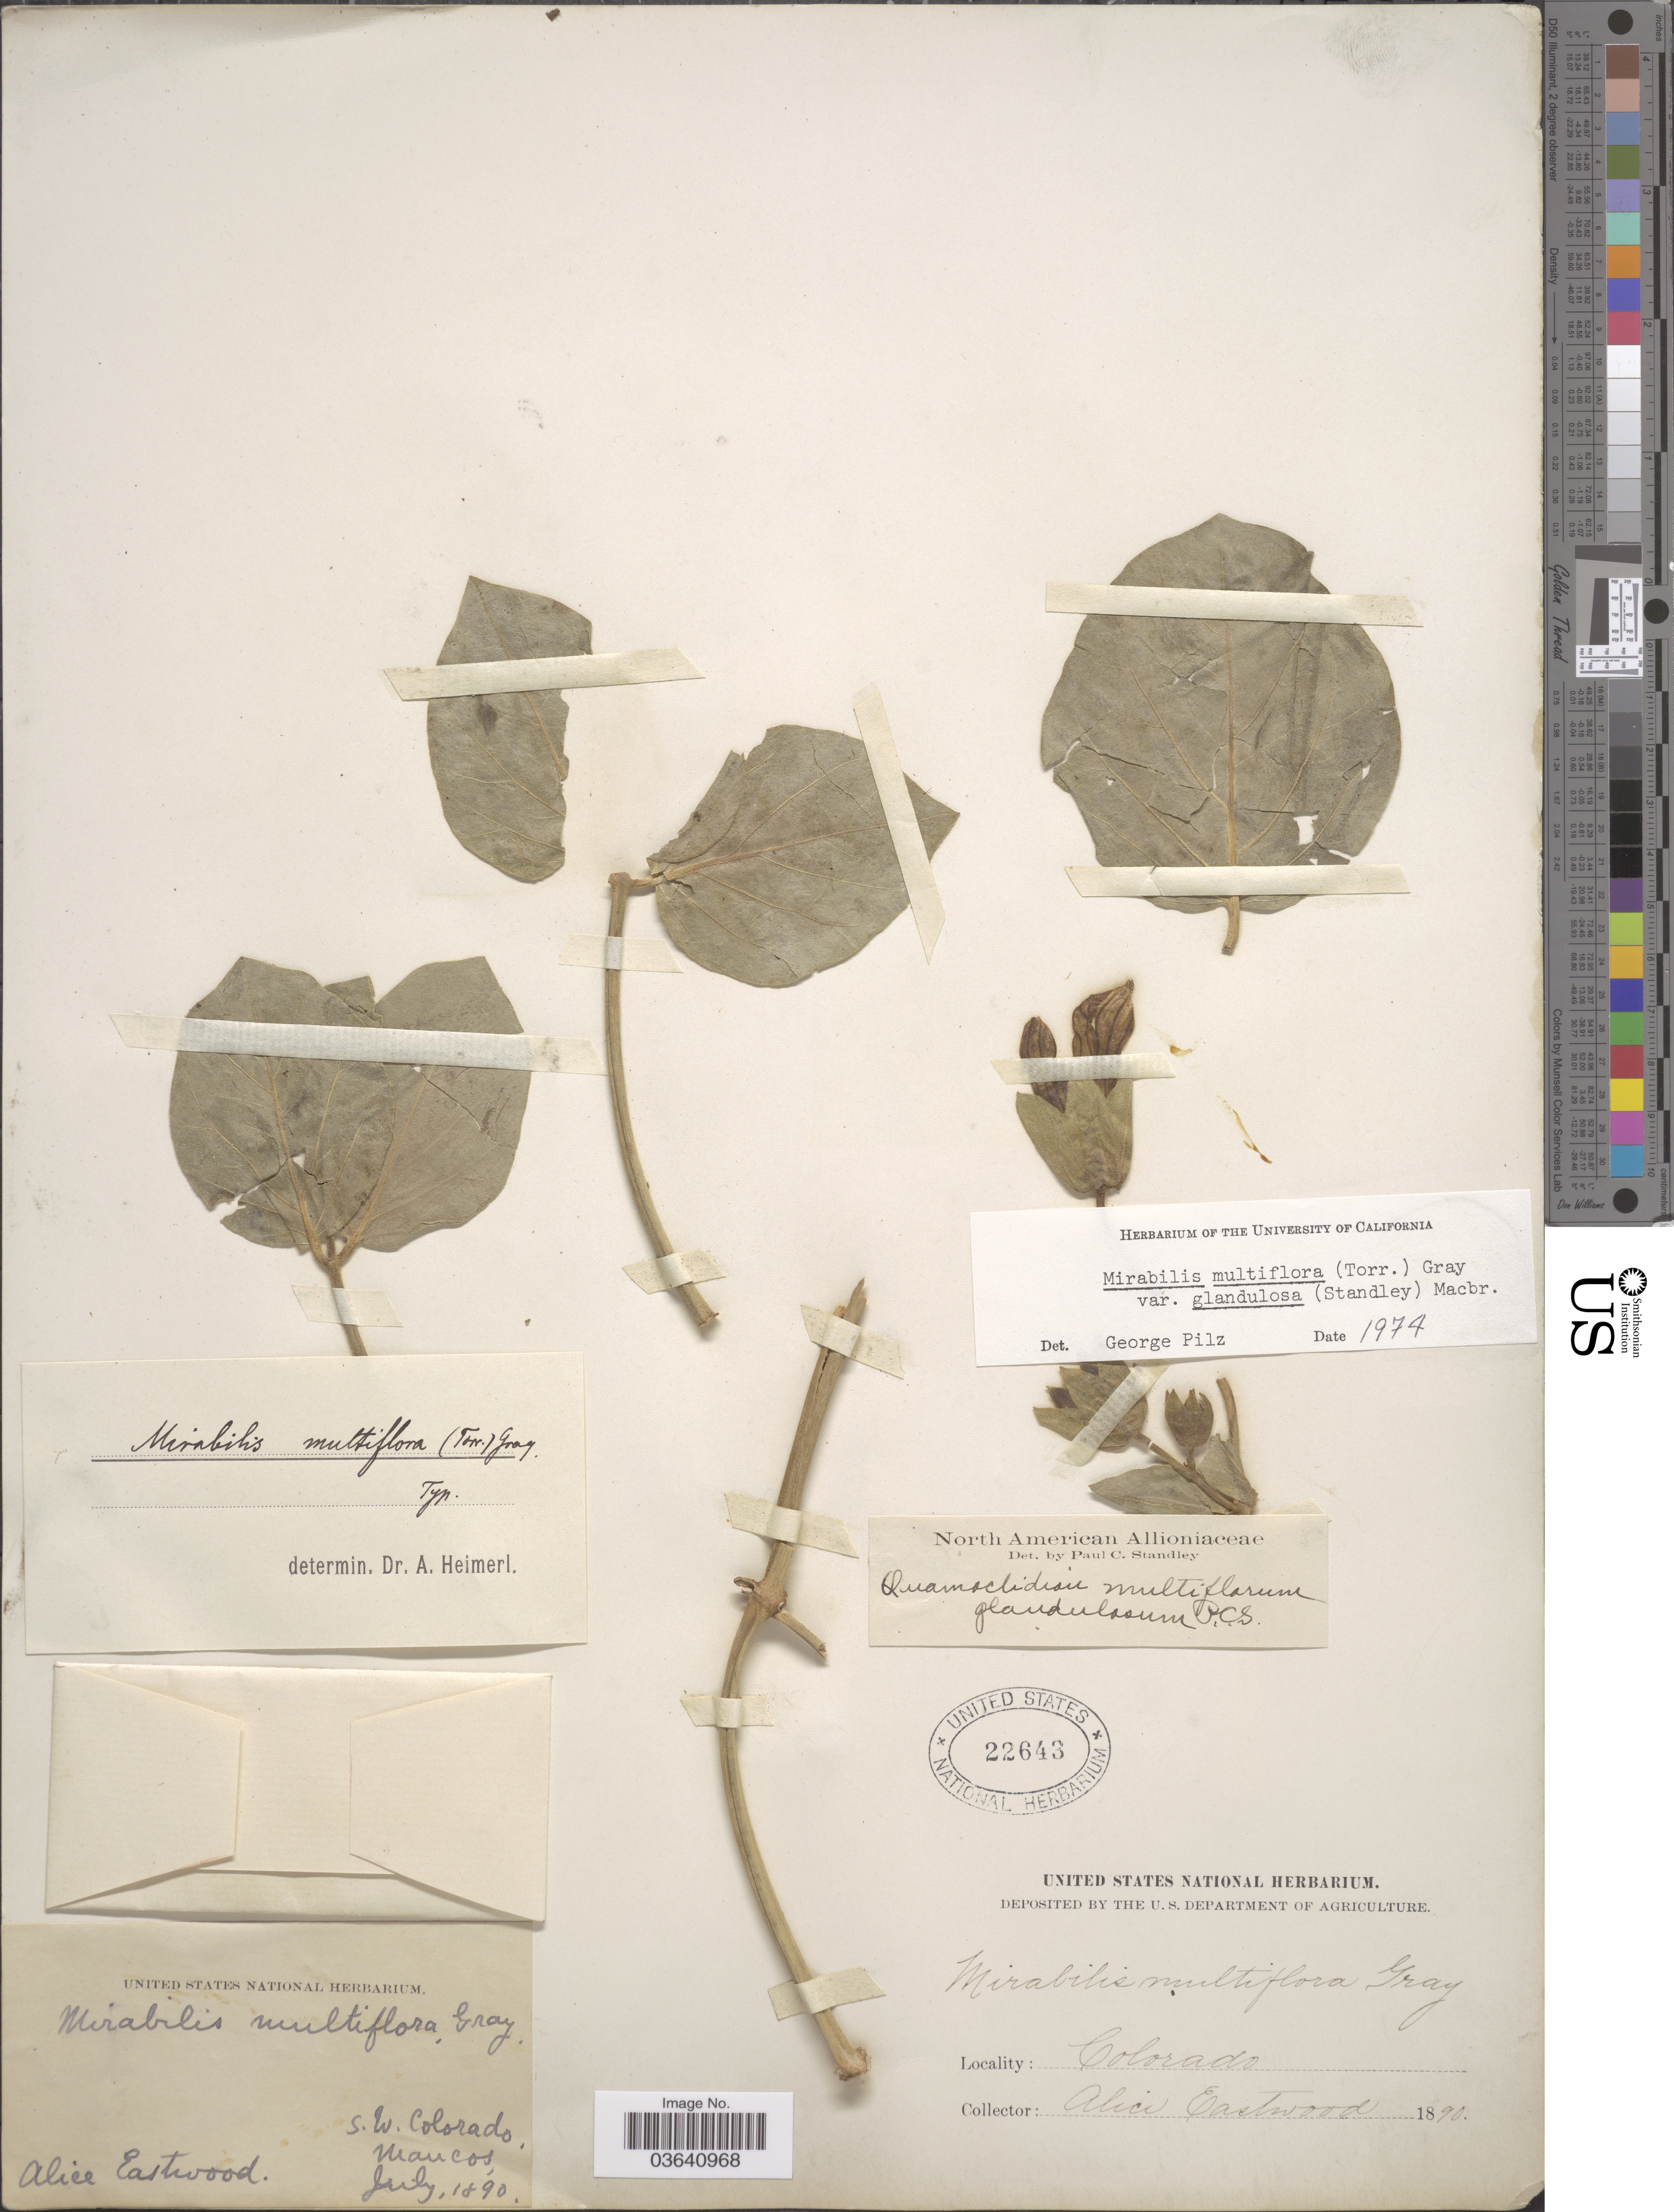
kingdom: Plantae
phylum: Tracheophyta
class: Magnoliopsida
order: Caryophyllales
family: Nyctaginaceae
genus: Mirabilis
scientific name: Mirabilis multiflora var. glandulosa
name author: (Standl.) J.F. Macbr.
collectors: A. Eastwood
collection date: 1890-07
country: United States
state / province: Colorado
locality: S.W. Colorado Mancos.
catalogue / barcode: US 22643